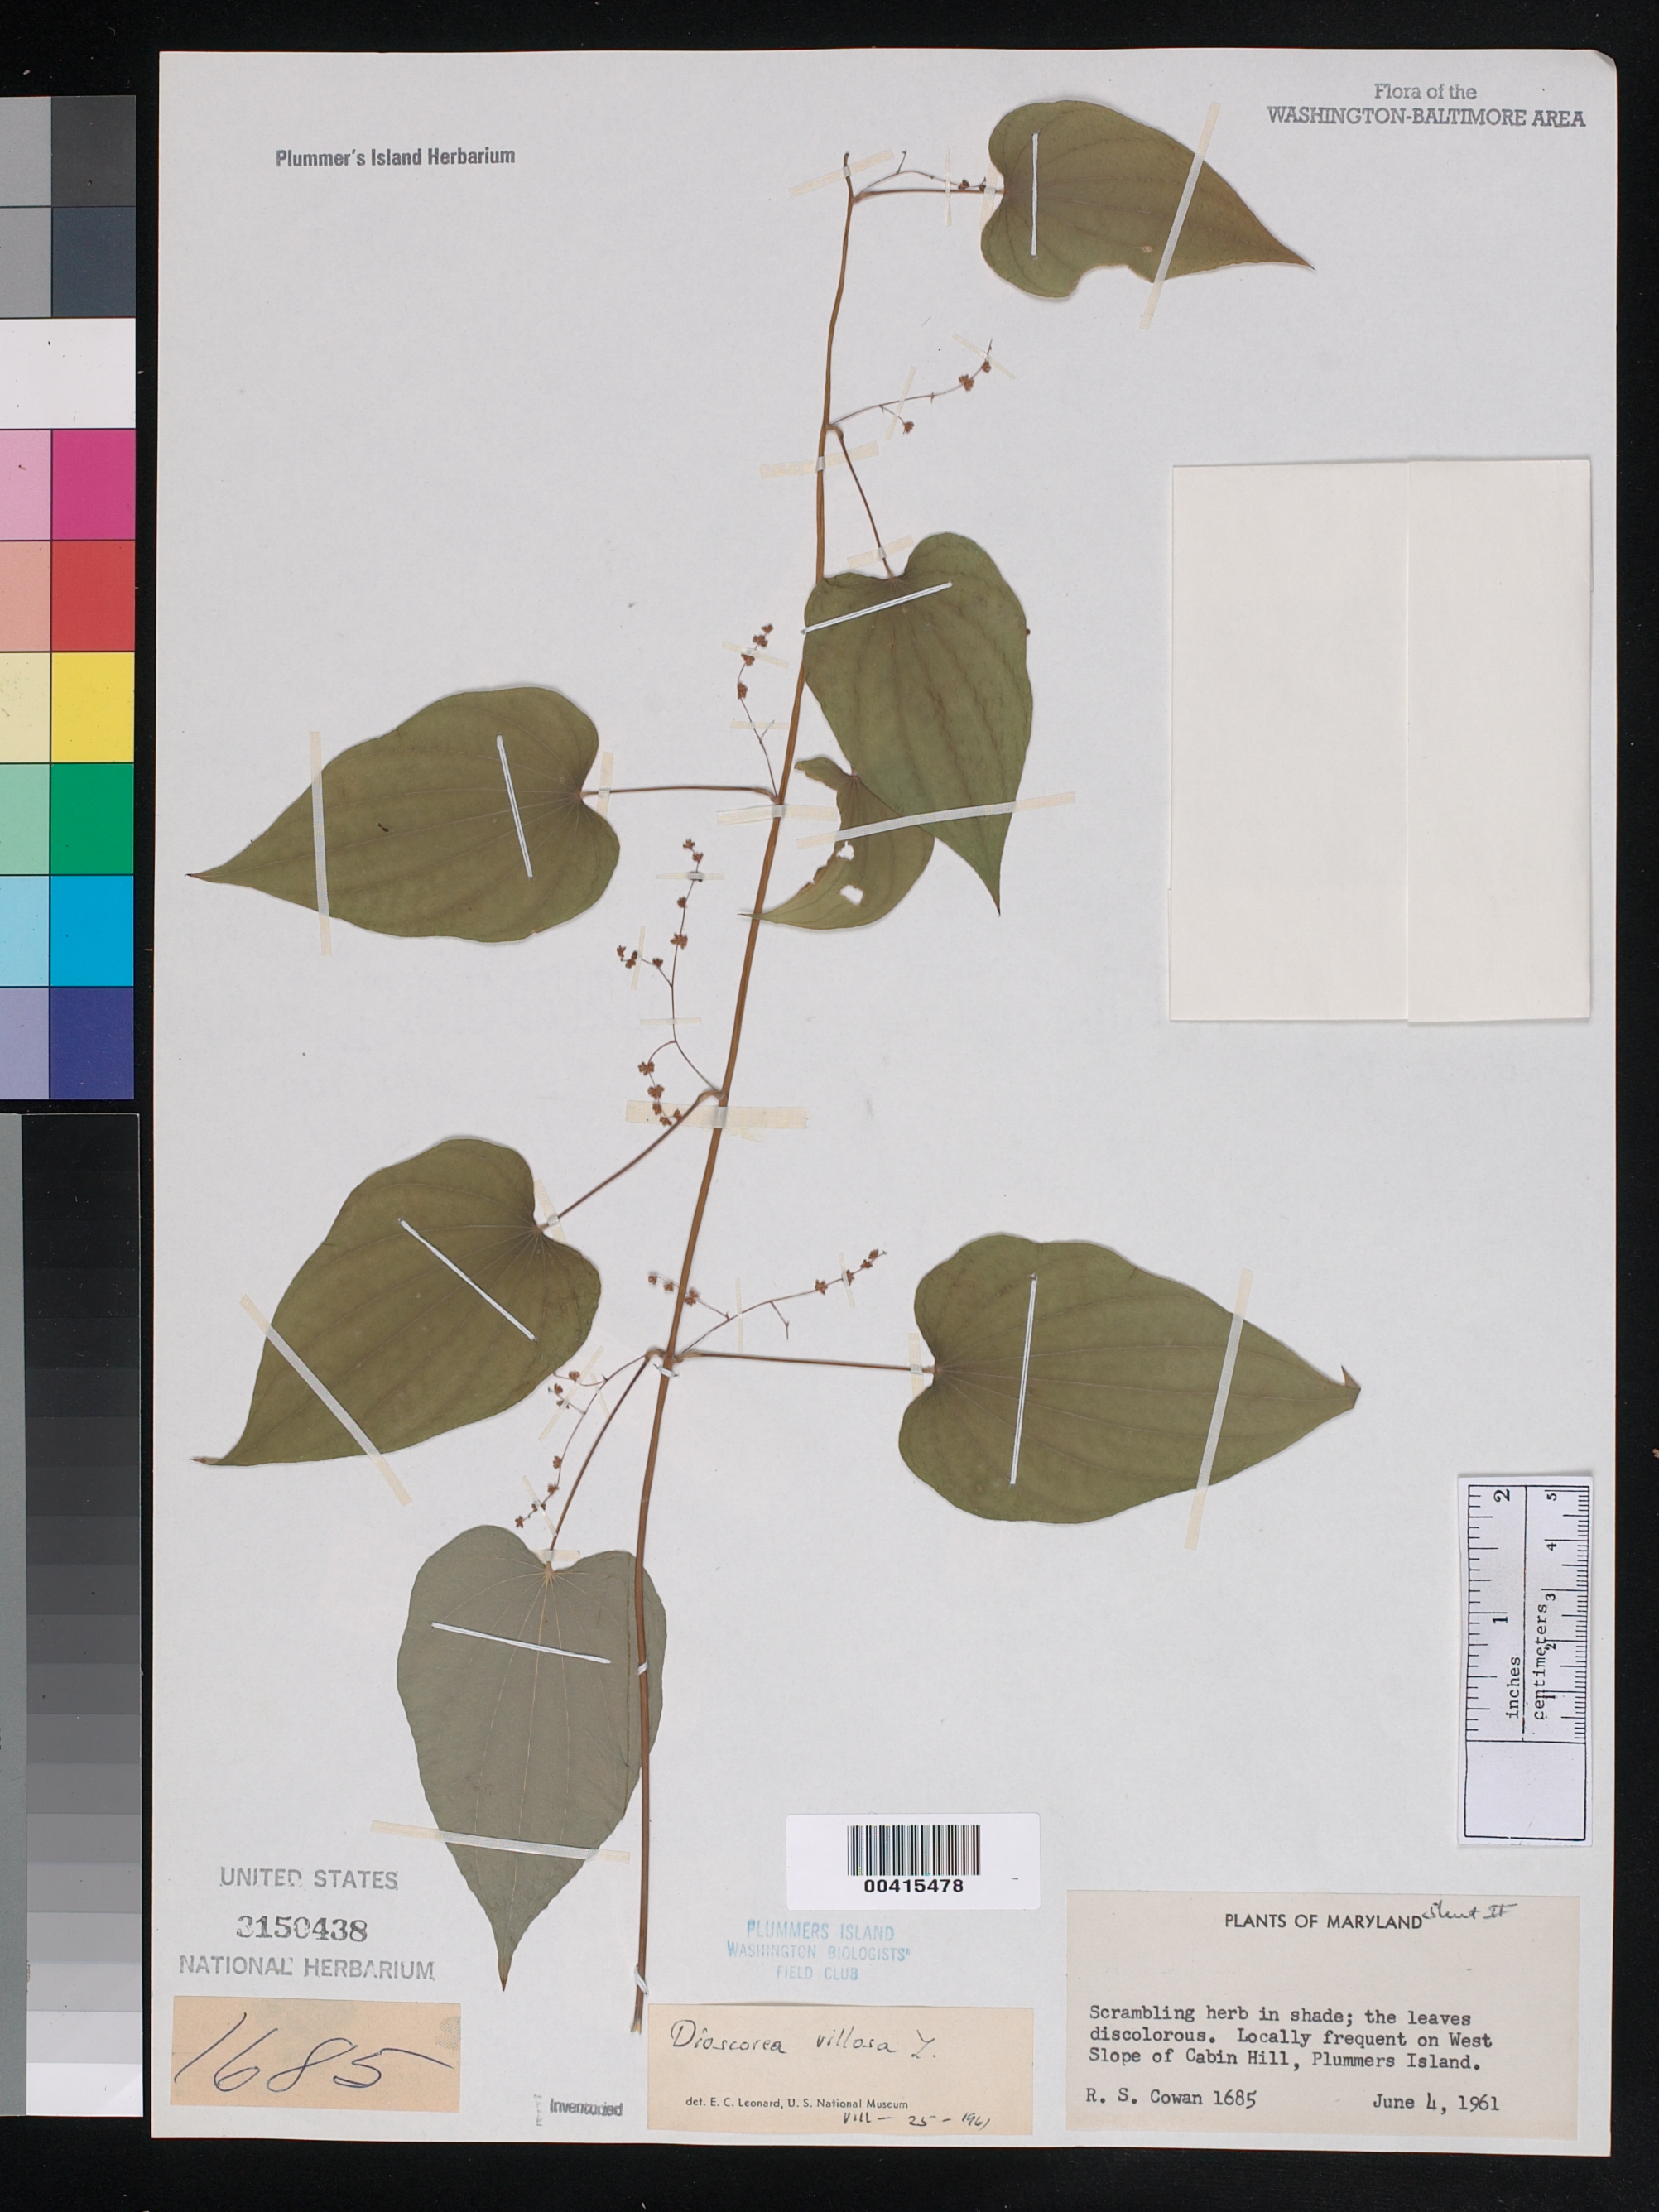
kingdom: Plantae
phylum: Tracheophyta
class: Liliopsida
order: Dioscoreales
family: Dioscoreaceae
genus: Dioscorea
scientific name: Dioscorea villosa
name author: L.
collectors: R. S. Cowan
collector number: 1685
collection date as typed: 04 Jun 1961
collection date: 1961-06-04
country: United States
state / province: Maryland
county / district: Montgomery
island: Plummers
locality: Plummer's Island, on W side of Cabin Hill C. & O. Canal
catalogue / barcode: US 3150438